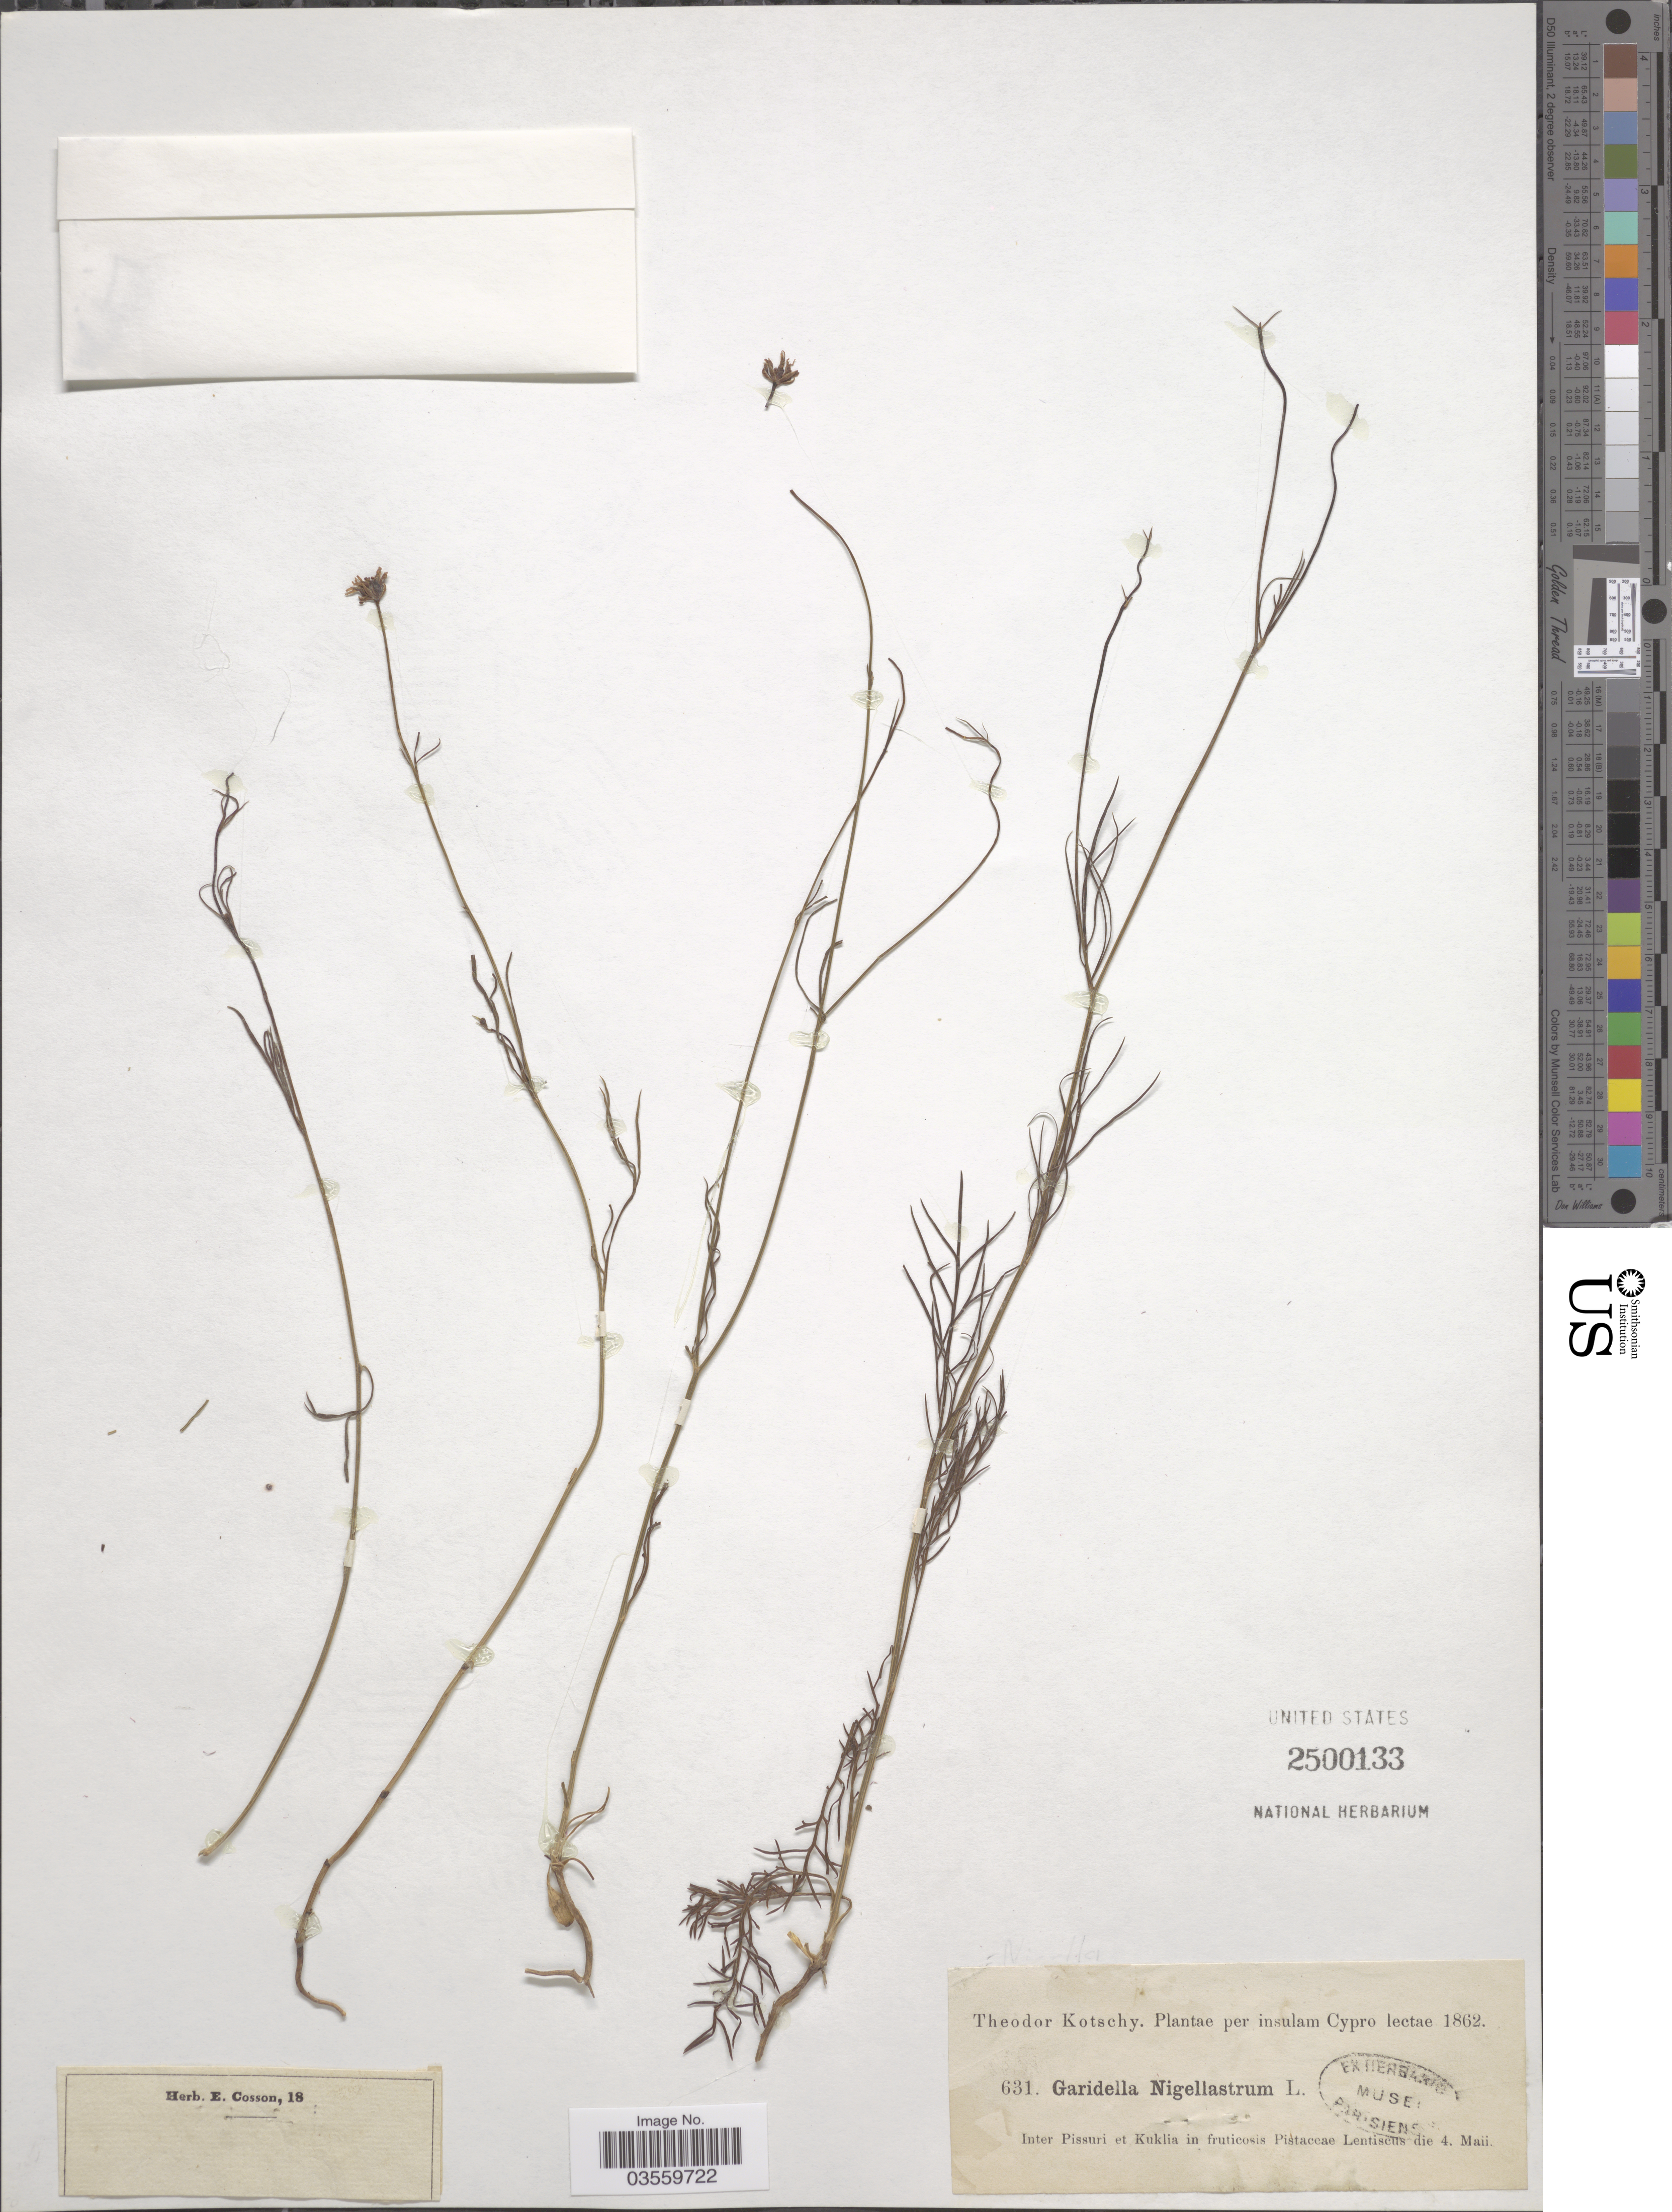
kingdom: Plantae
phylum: Tracheophyta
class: Magnoliopsida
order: Ranunculales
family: Ranunculaceae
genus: Nigella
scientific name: Nigella nigellastrum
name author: (L.) Willk.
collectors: K. G. Kotschy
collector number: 631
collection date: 1862-05-04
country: Cyprus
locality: Insulam Cypr. Inter Pissuri et Kuklia in fruticosis Pistaceae Lentiscus.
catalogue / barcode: US 2500133